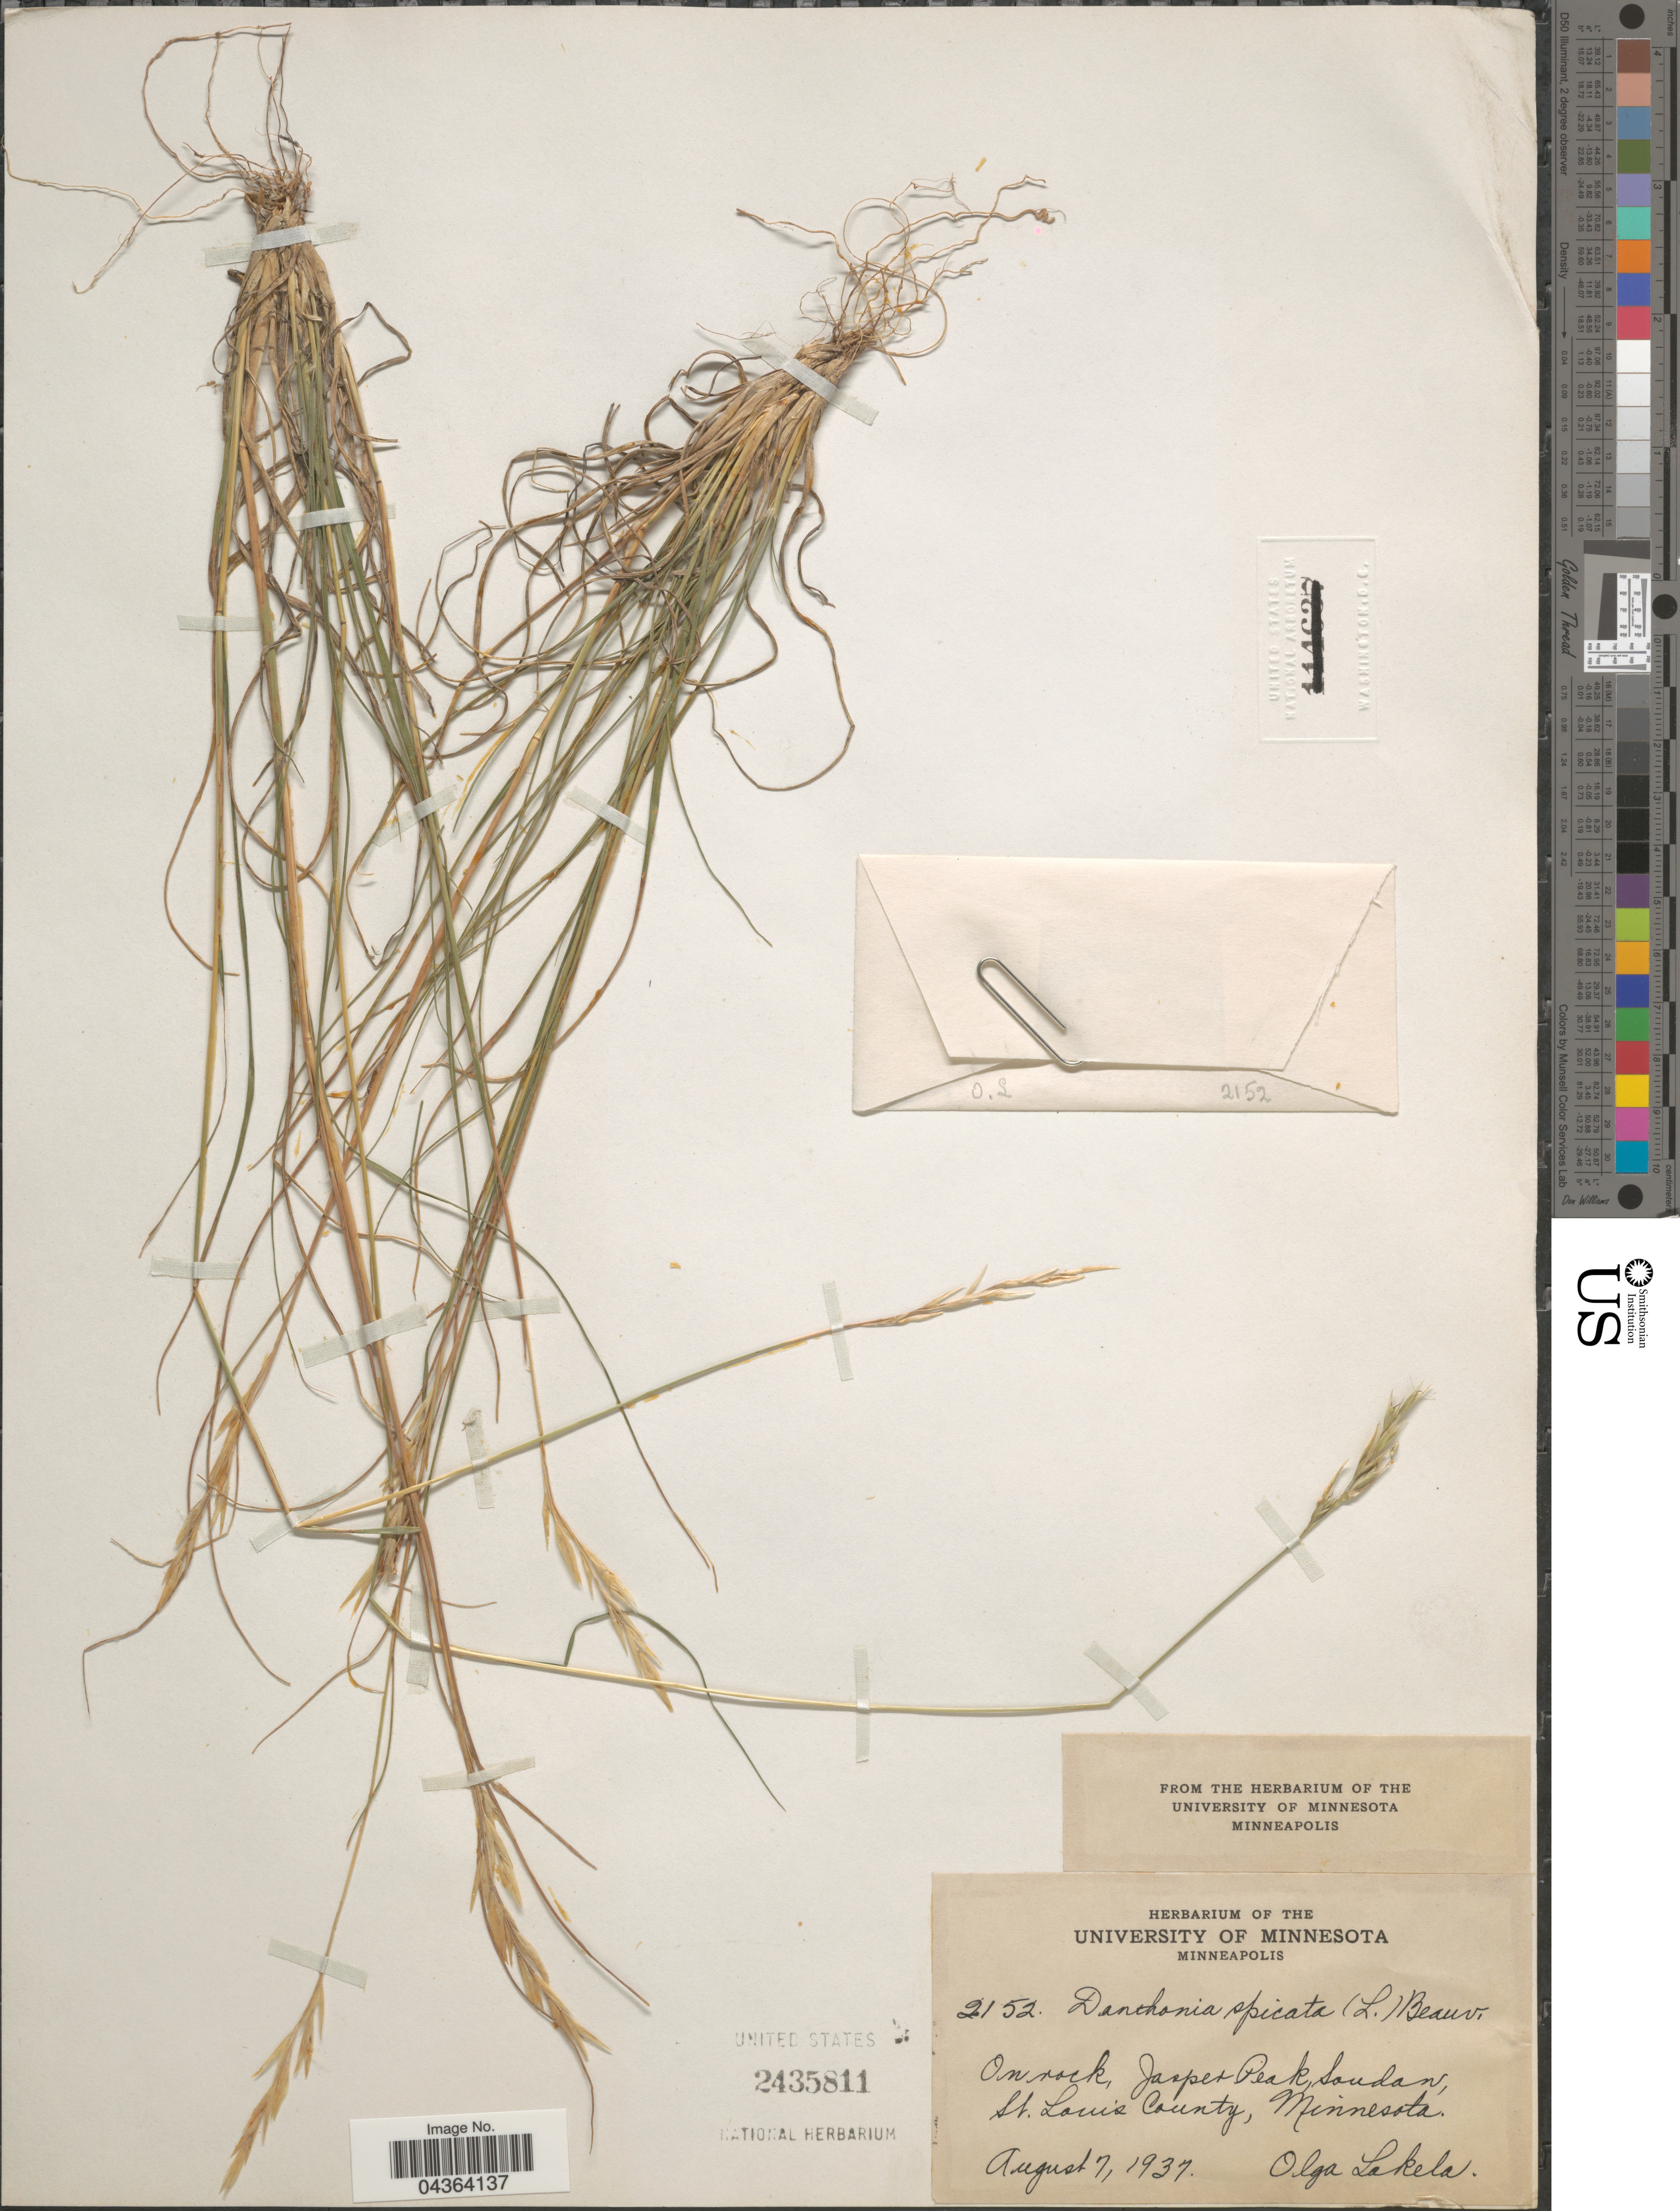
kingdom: Plantae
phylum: Tracheophyta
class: Liliopsida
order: Poales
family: Poaceae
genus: Danthonia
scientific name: Danthonia spicata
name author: (L.) P. Beauv. ex Roem. & Schult.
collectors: O. K. Lakela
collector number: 2152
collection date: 1937-08-07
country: United States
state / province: Minnesota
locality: On rock, Jasper Peak, Soudan, St. Louis County.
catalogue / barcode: US 2435811